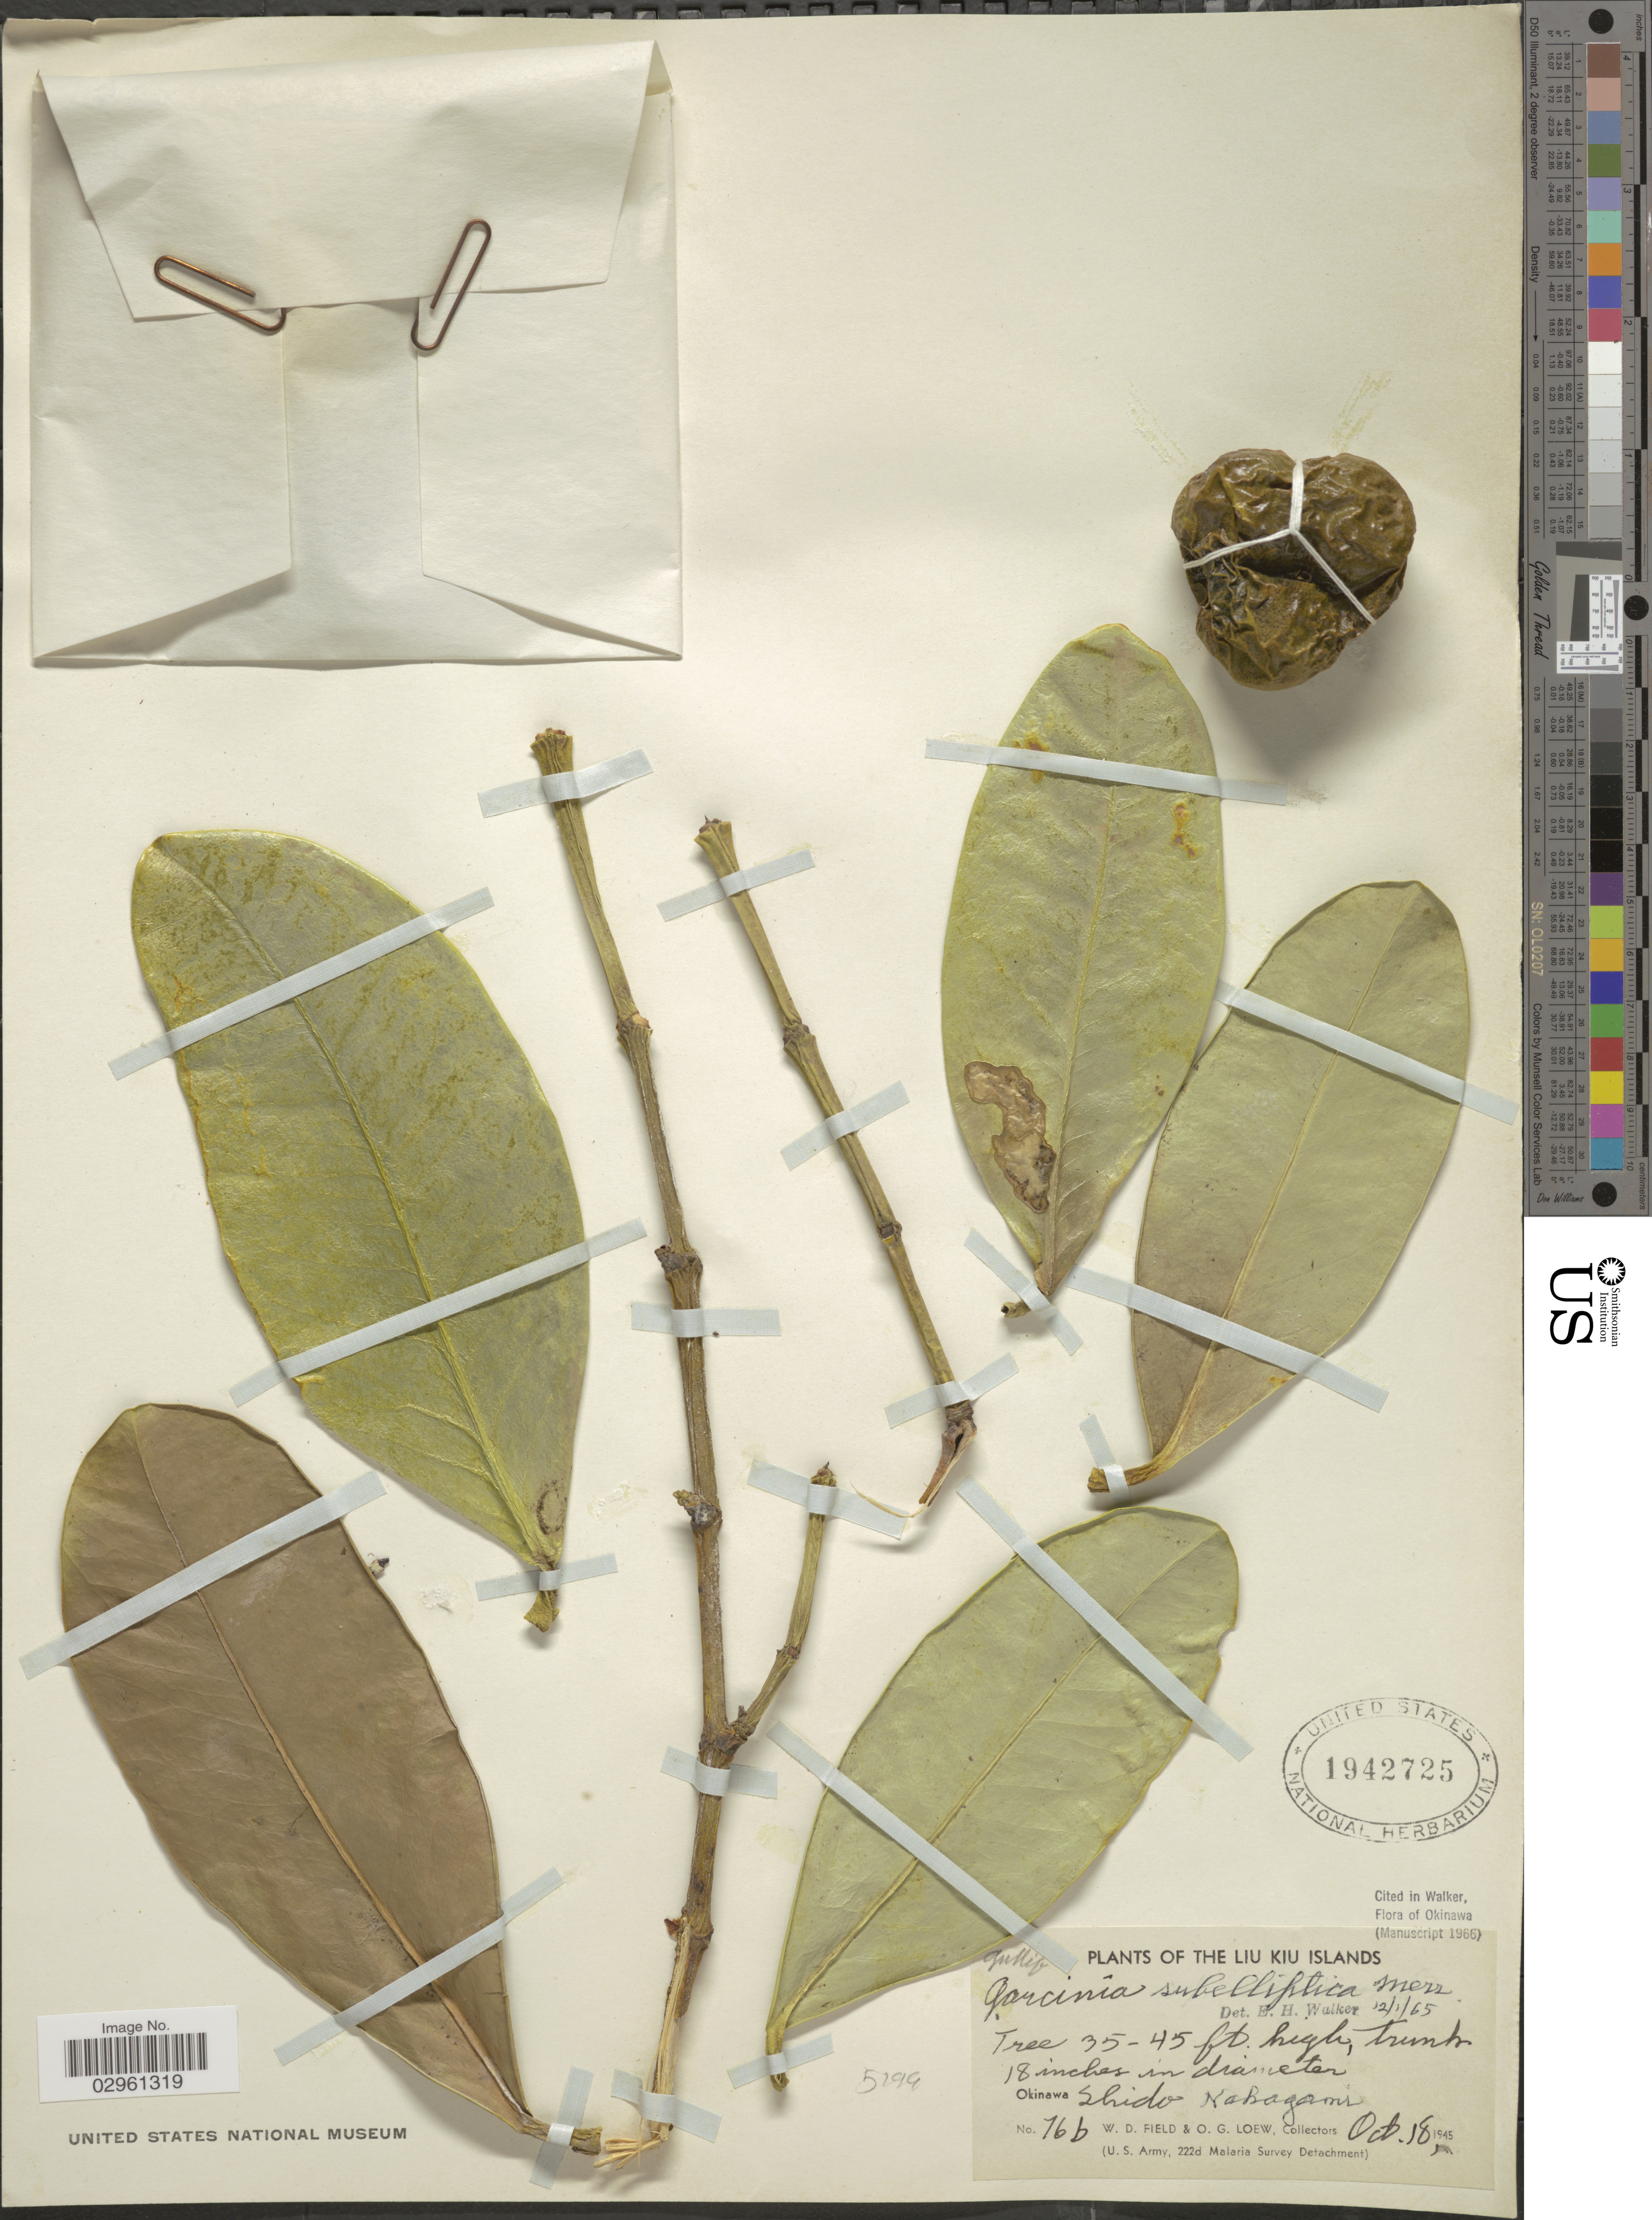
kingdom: Plantae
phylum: Tracheophyta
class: Magnoliopsida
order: Malpighiales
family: Clusiaceae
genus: Garcinia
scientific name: Garcinia subelliptica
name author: Merr.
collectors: W. D. Field & O. G. Loew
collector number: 76b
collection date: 1945-10-18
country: Japan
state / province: Okinawa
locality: The Liu Kiu Islands. Okinawa Shido Nakagami.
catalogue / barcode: US 1942725